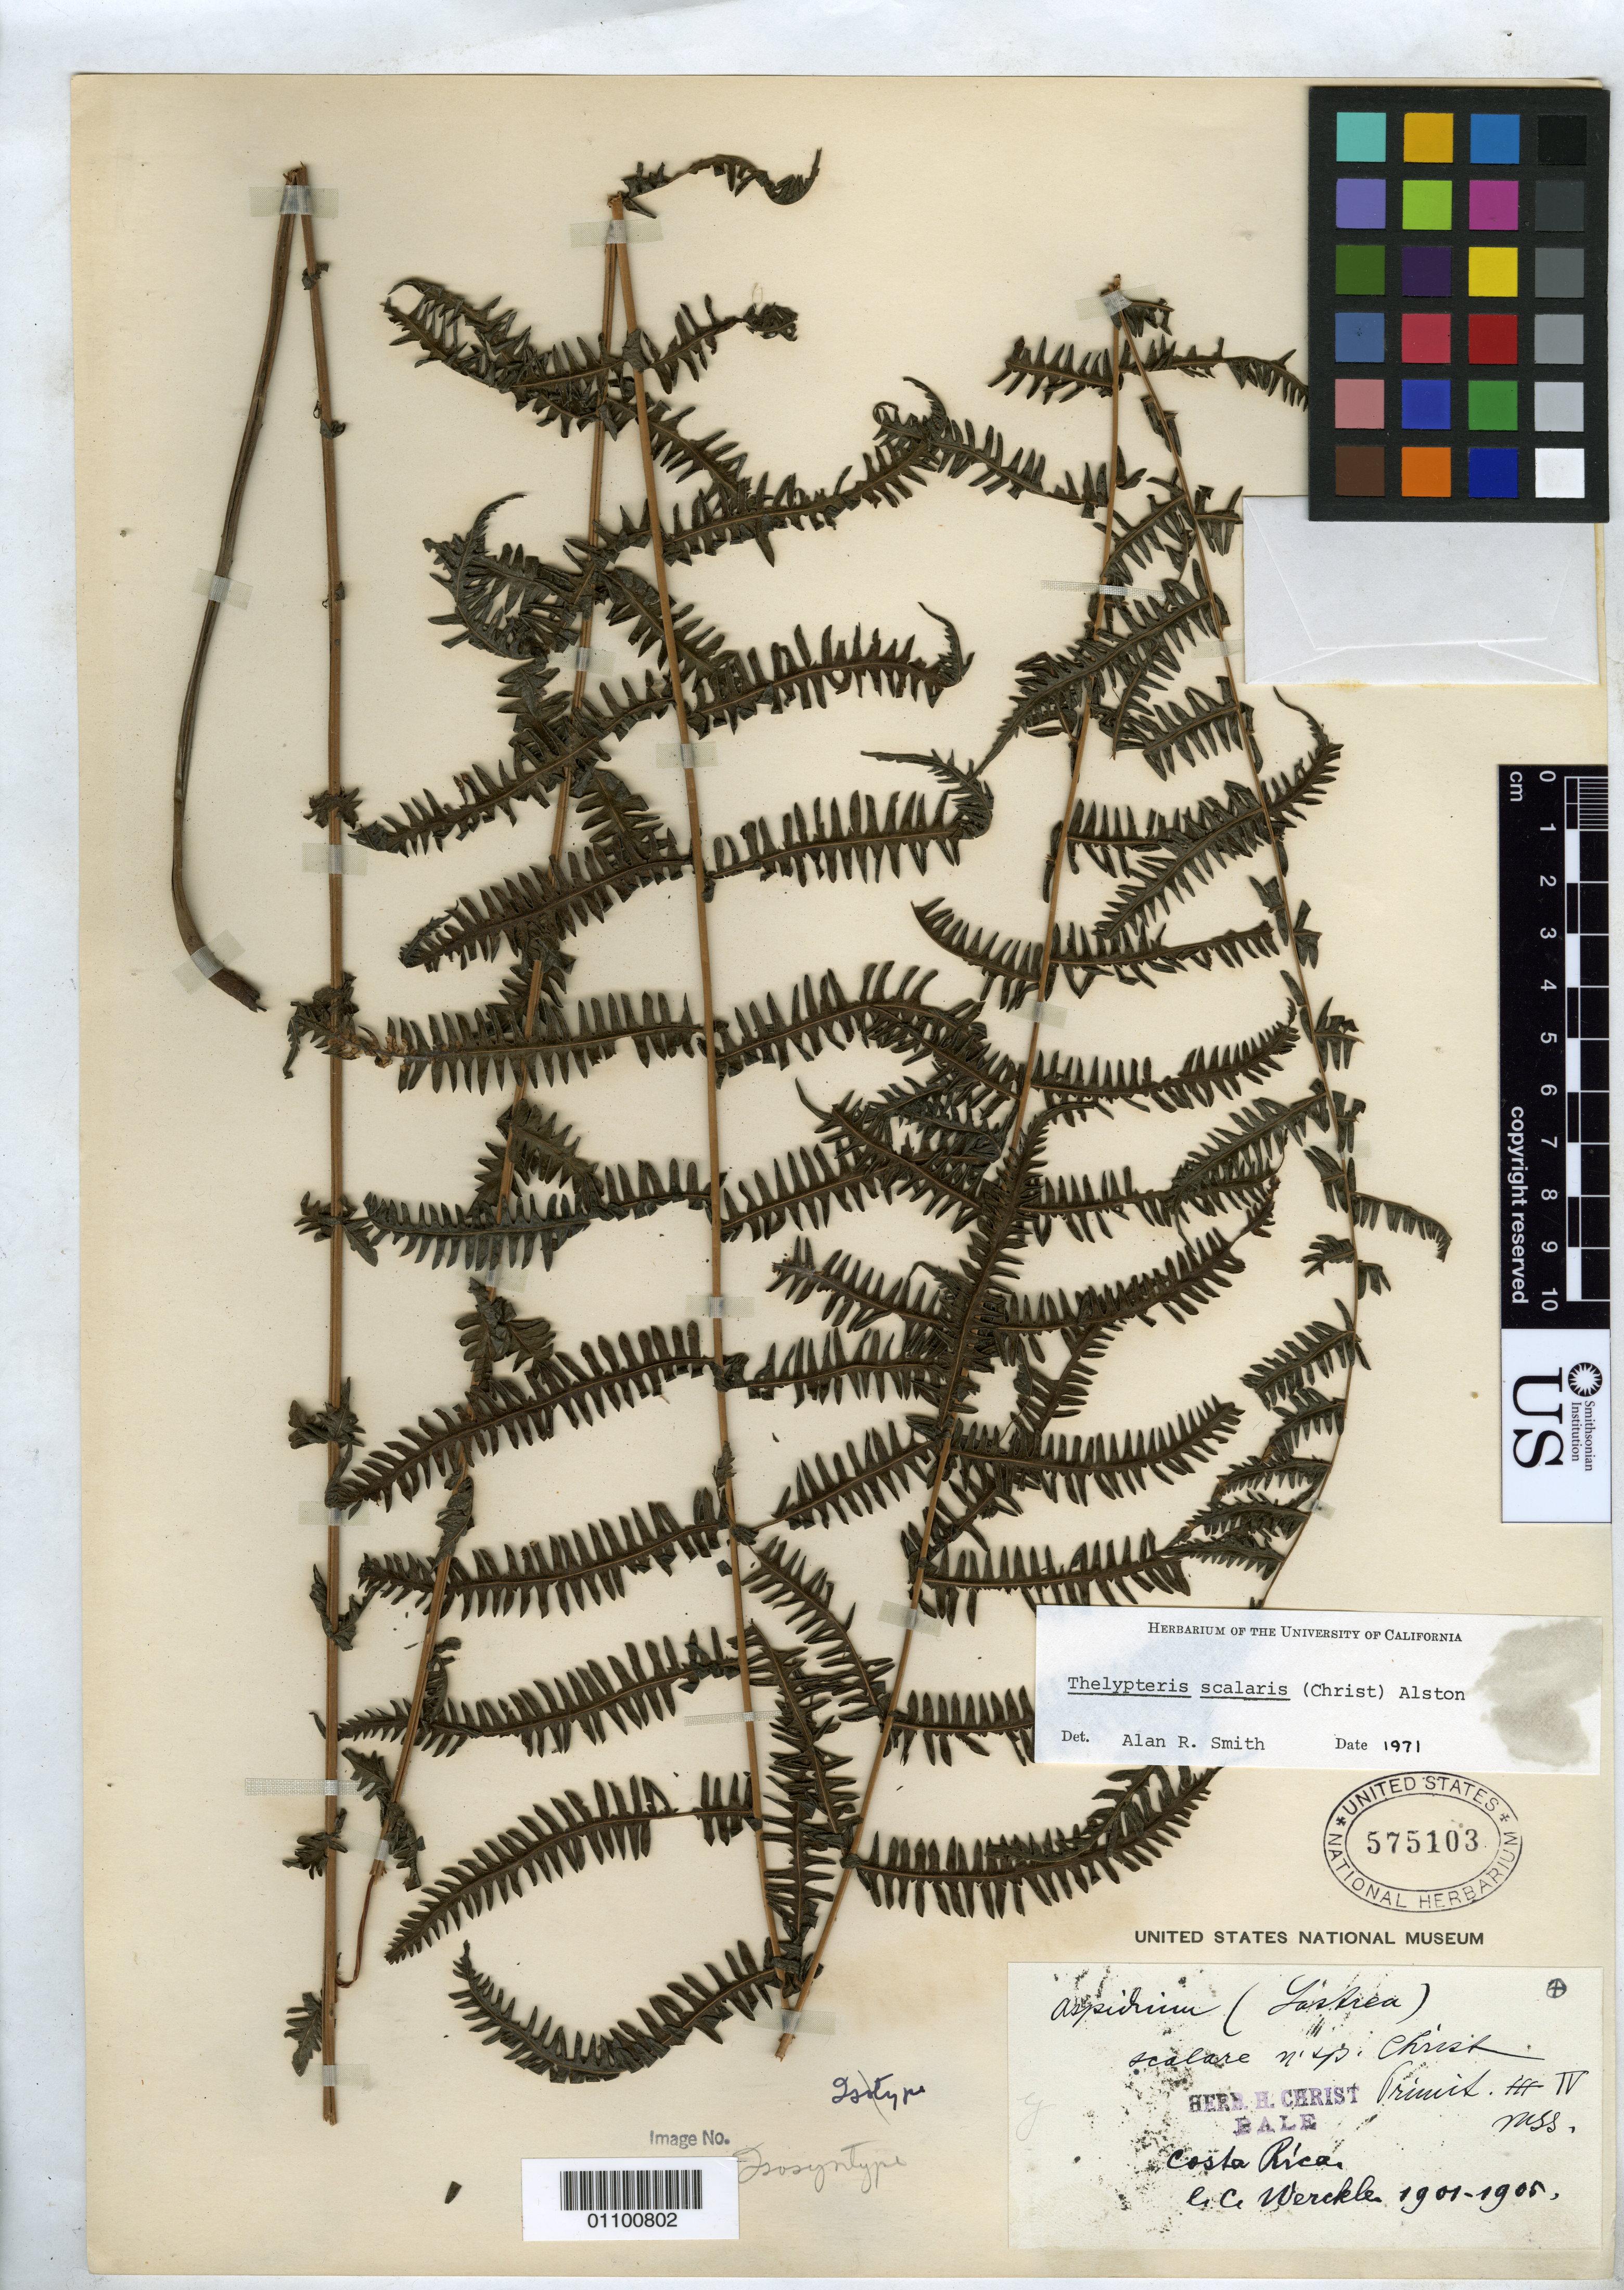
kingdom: Plantae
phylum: Tracheophyta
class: Polypodiopsida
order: Polypodiales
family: Tectariaceae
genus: Aspidium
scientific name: Aspidium scalare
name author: Christ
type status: Isosyntype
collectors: C. C Wercklé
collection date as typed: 1901 to -- --- 1905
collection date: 1901/1905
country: Costa Rica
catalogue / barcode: US 575103